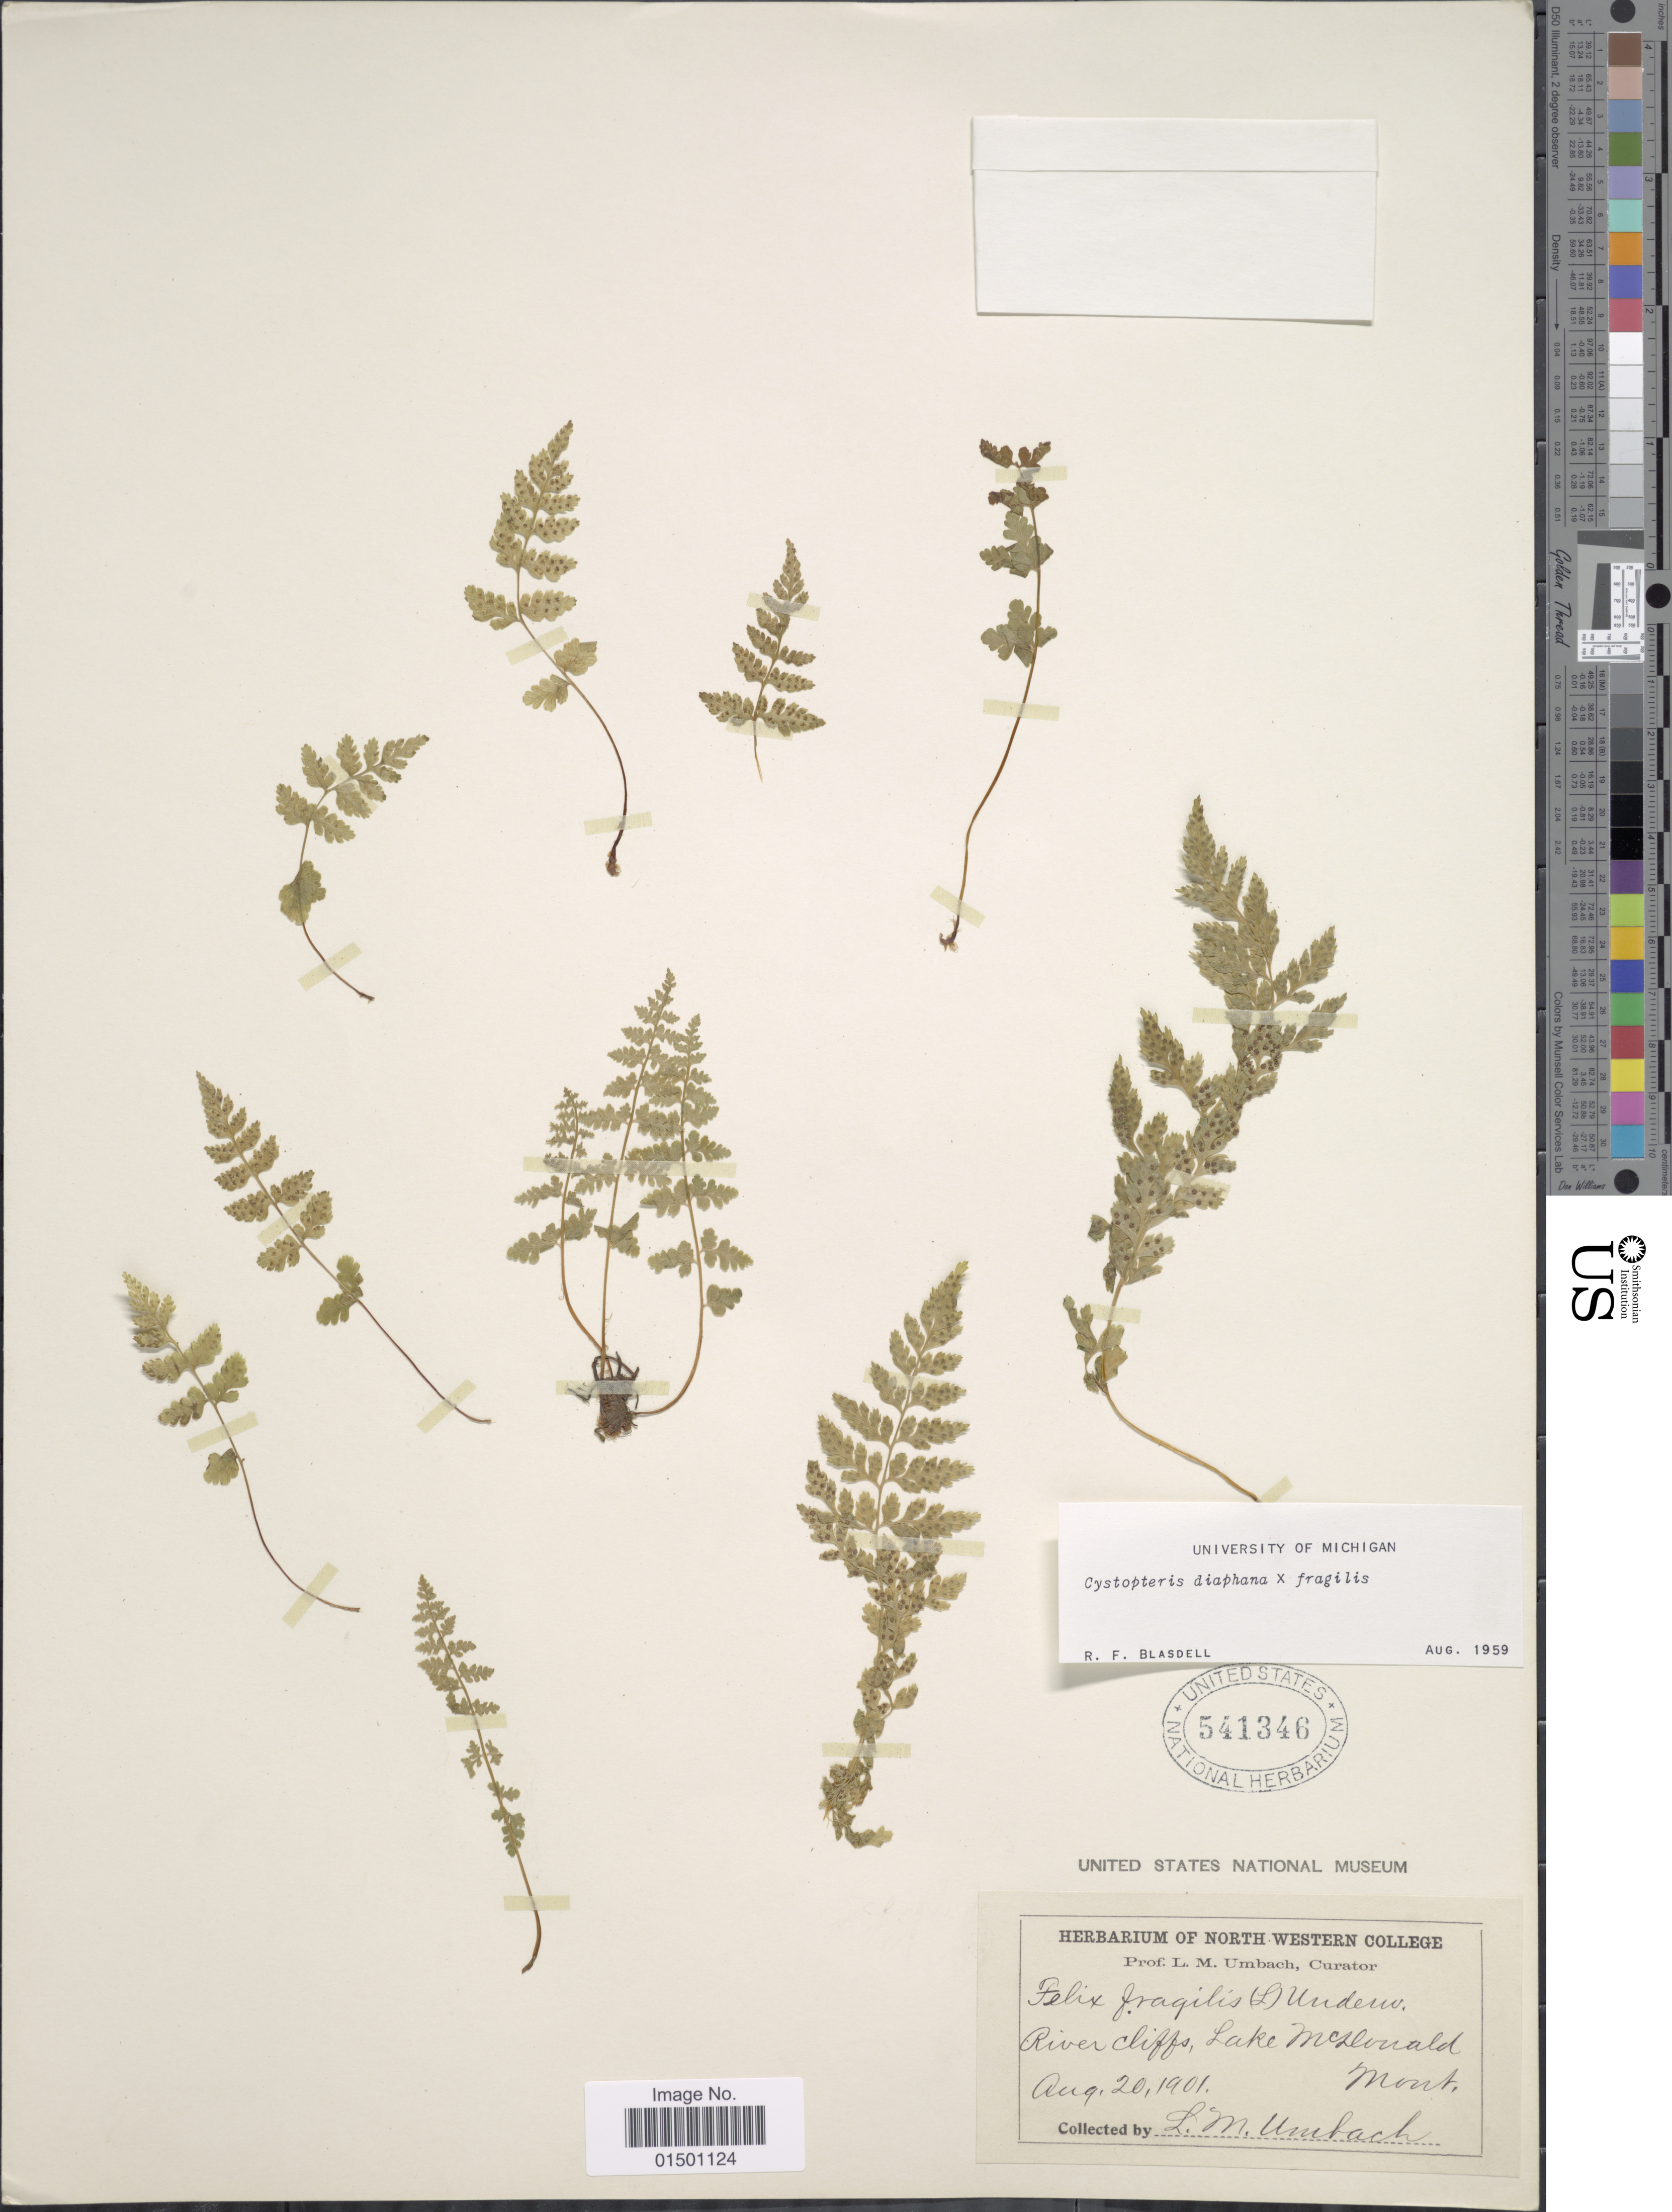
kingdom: Plantae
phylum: Tracheophyta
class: Polypodiopsida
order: Polypodiales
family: Cystopteridaceae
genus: Cystopteris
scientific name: Cystopteris diaphana x C. fragilis (L.) Bernh.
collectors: L. M. Umbach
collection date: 1901-08-20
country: United States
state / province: Montana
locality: Lake McDonald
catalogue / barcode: US 541346